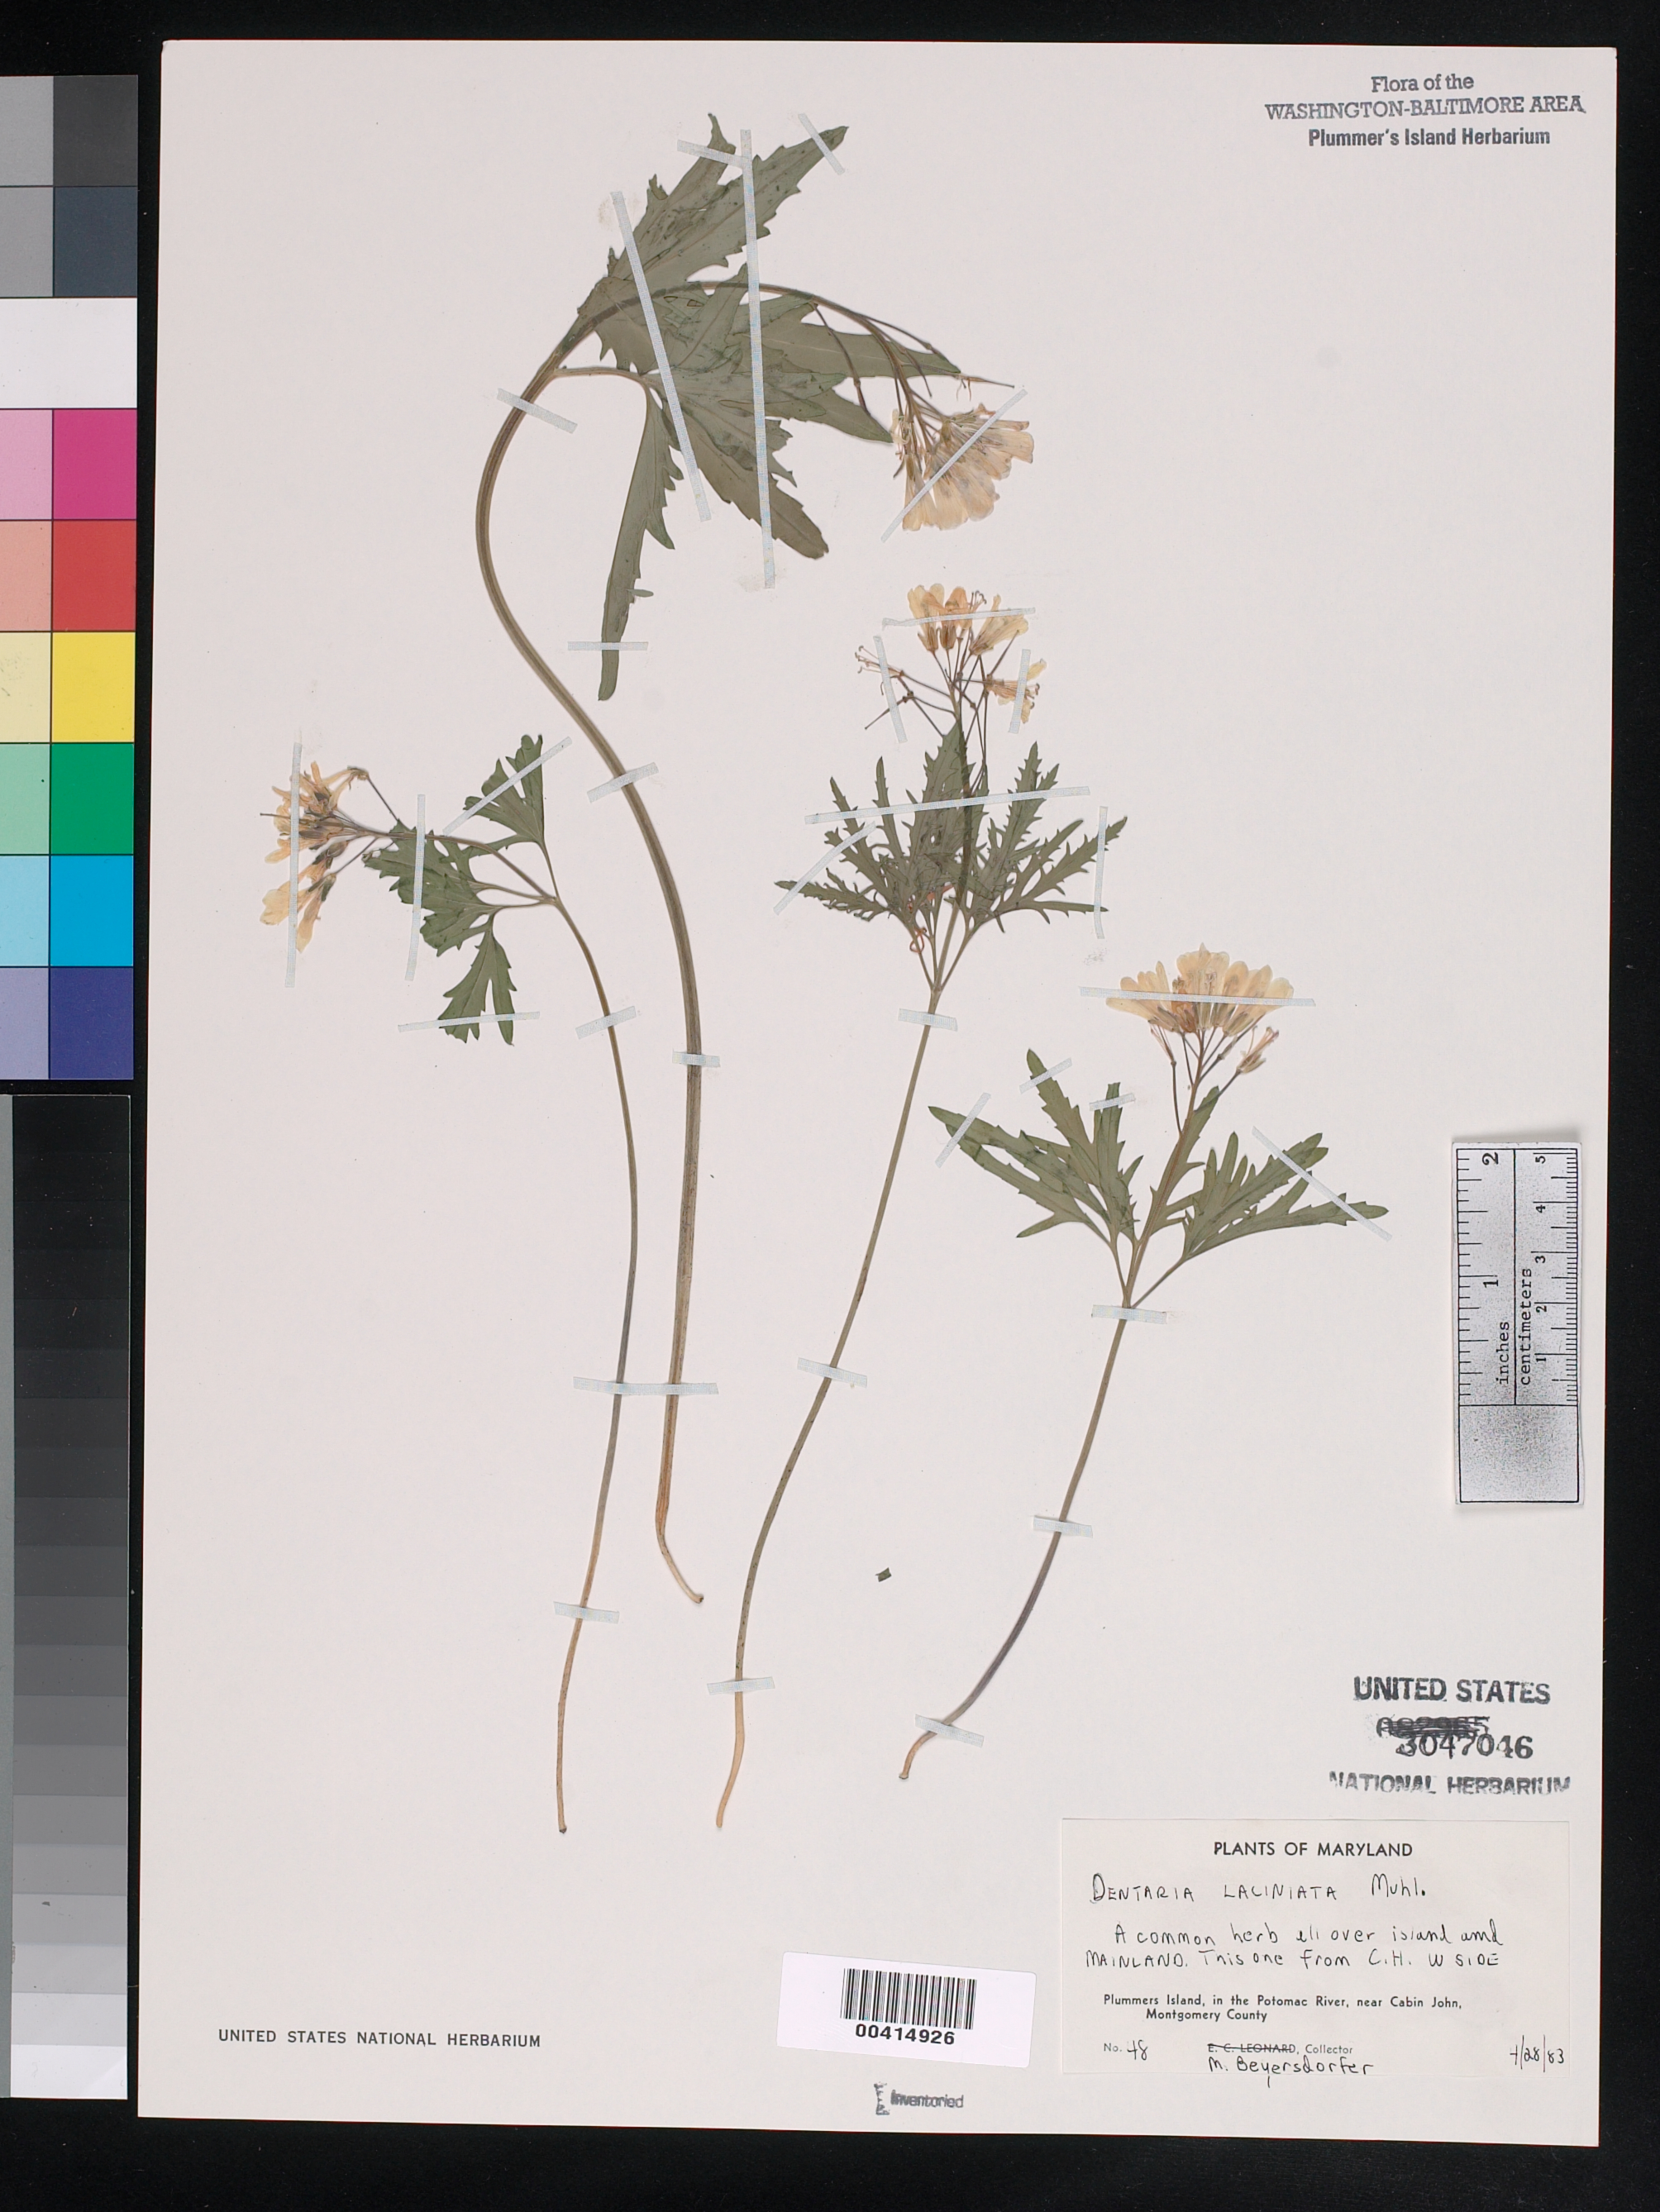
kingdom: Plantae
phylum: Tracheophyta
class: Magnoliopsida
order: Brassicales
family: Brassicaceae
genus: Cardamine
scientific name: Cardamine concatenata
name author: (Michx.) Sw.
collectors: M. Beyersdorfer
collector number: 48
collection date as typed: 28 Apr 1983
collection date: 1983-04-28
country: United States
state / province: Maryland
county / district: Montgomery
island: Plummers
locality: Plummer's Island; Cabin Hill west side C. & O. Canal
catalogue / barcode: US 3047046